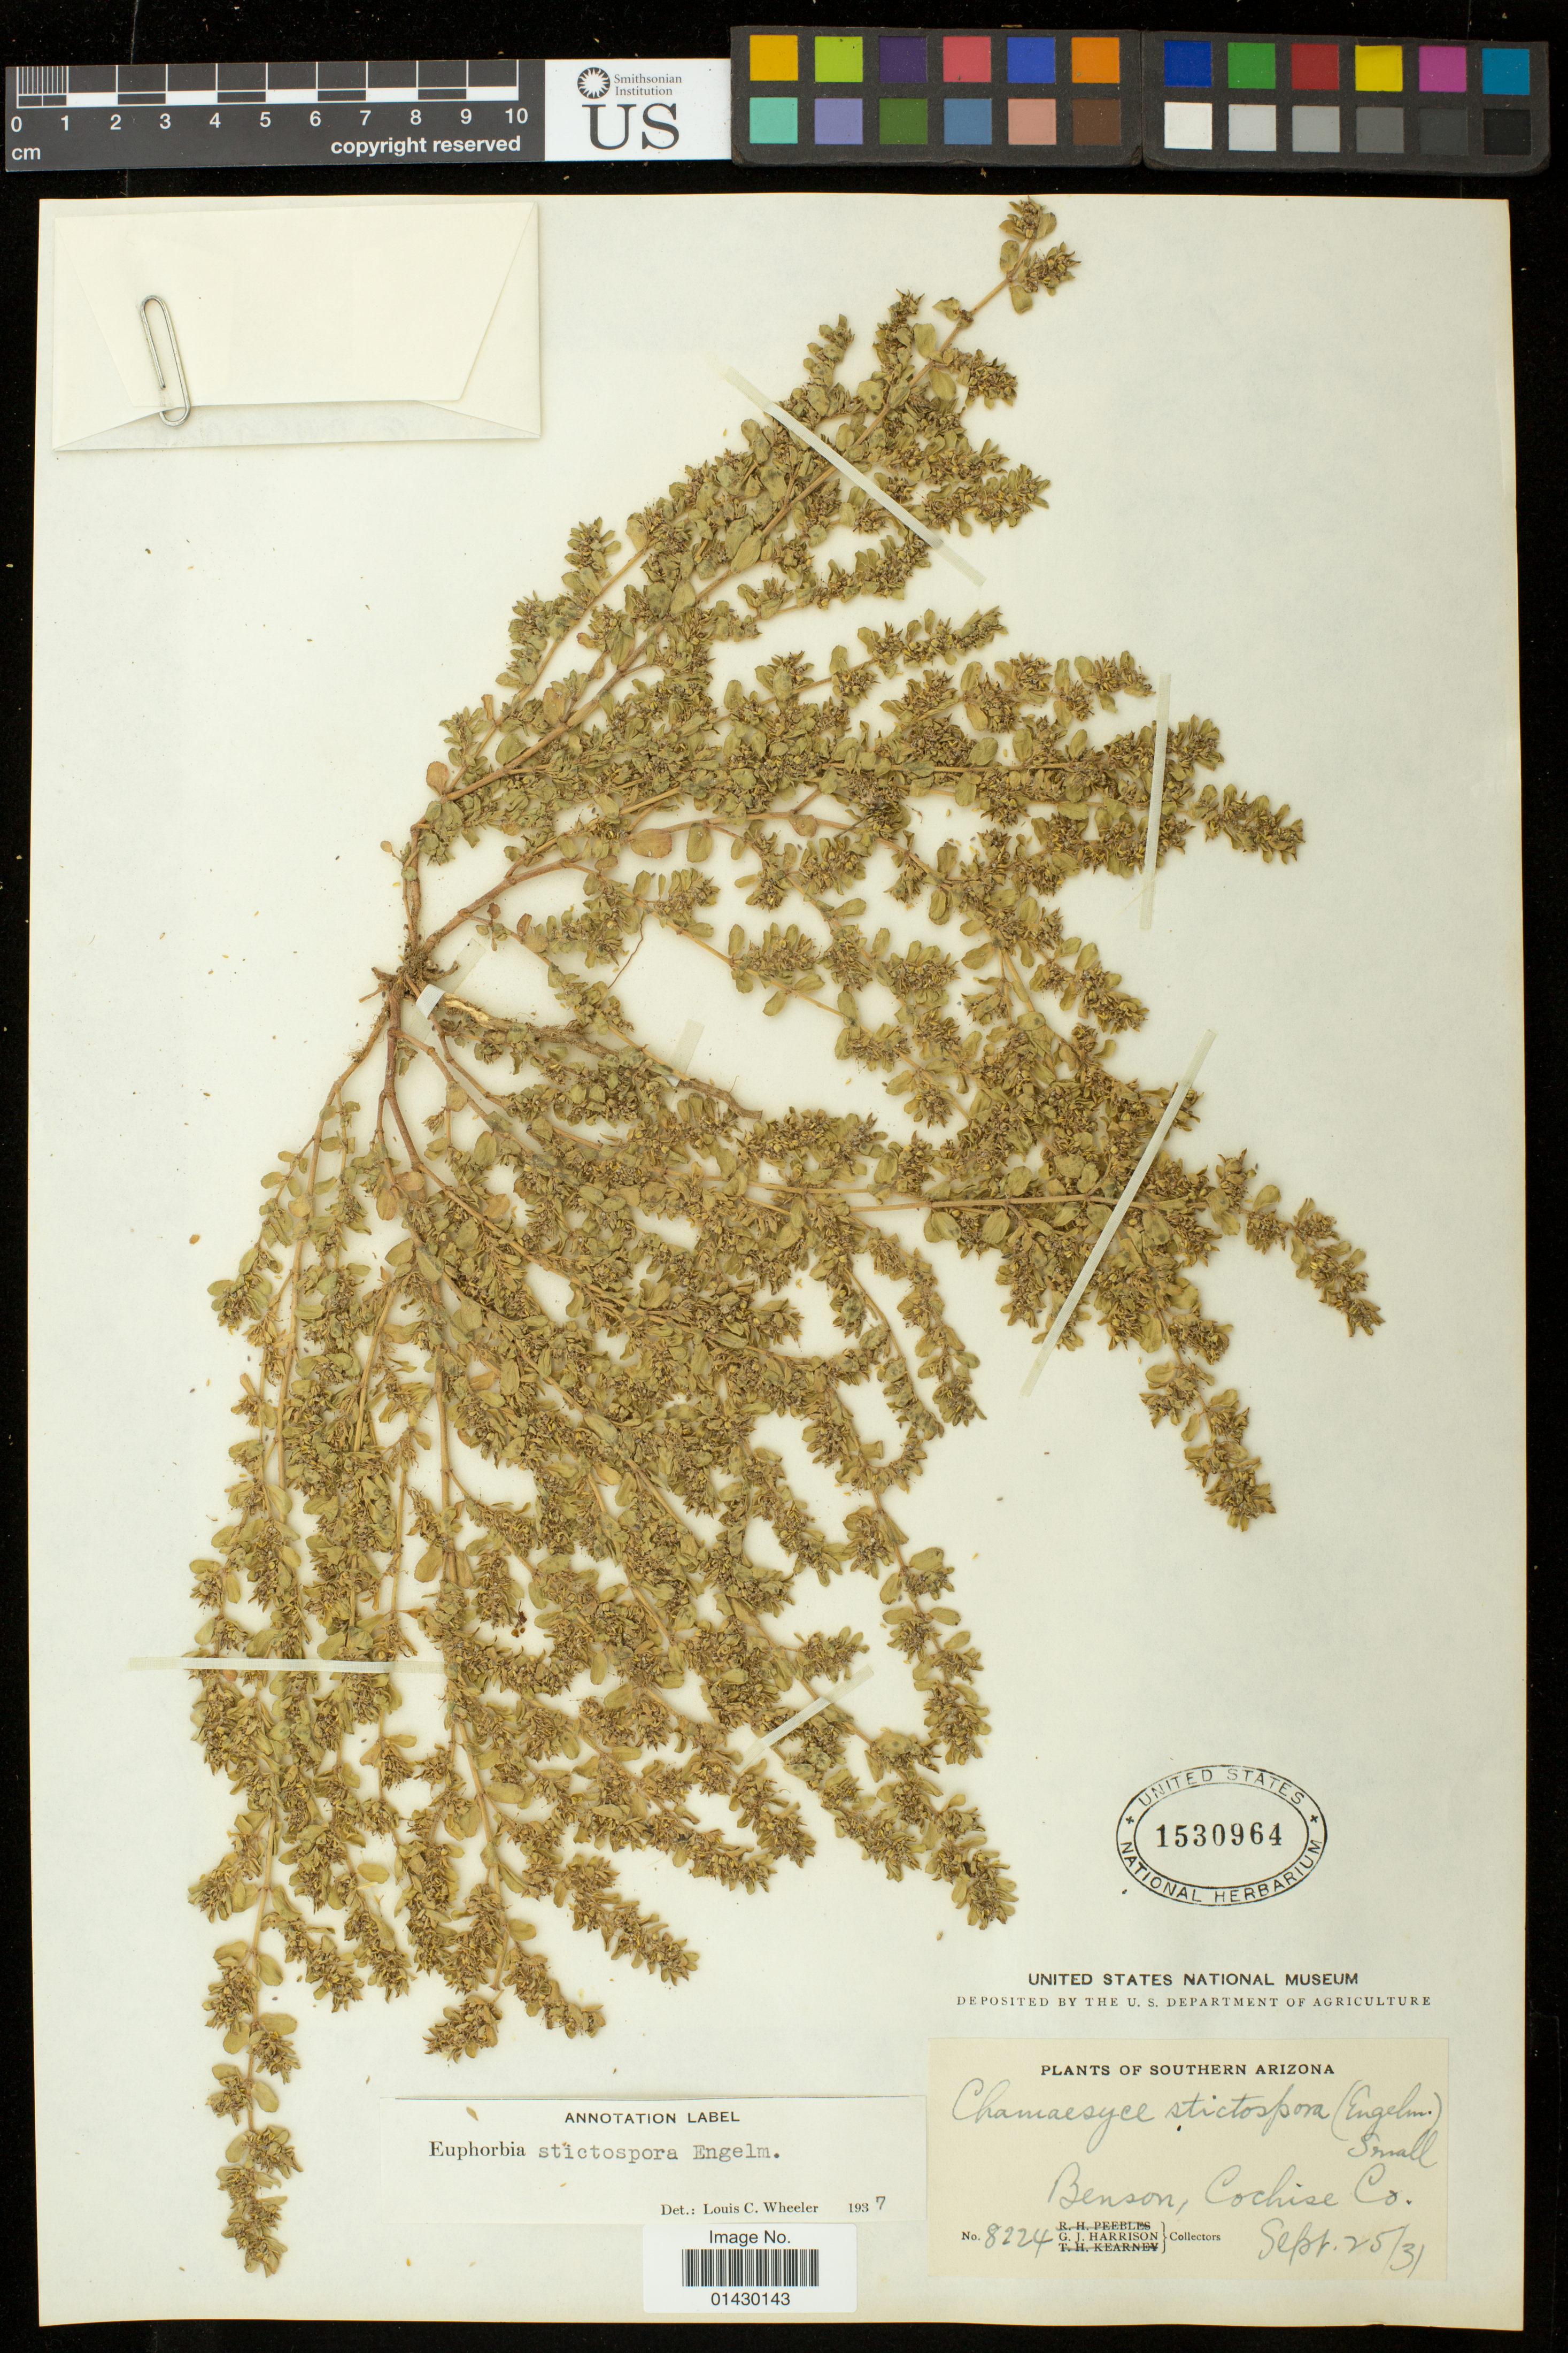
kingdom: Plantae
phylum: Tracheophyta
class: Magnoliopsida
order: Malpighiales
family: Euphorbiaceae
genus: Euphorbia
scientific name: Euphorbia stictospora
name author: Engelm.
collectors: G. J. Harrison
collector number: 8224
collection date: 1931-09-25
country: United States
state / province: Arizona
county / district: Cochise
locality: Benson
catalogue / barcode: US 1530964